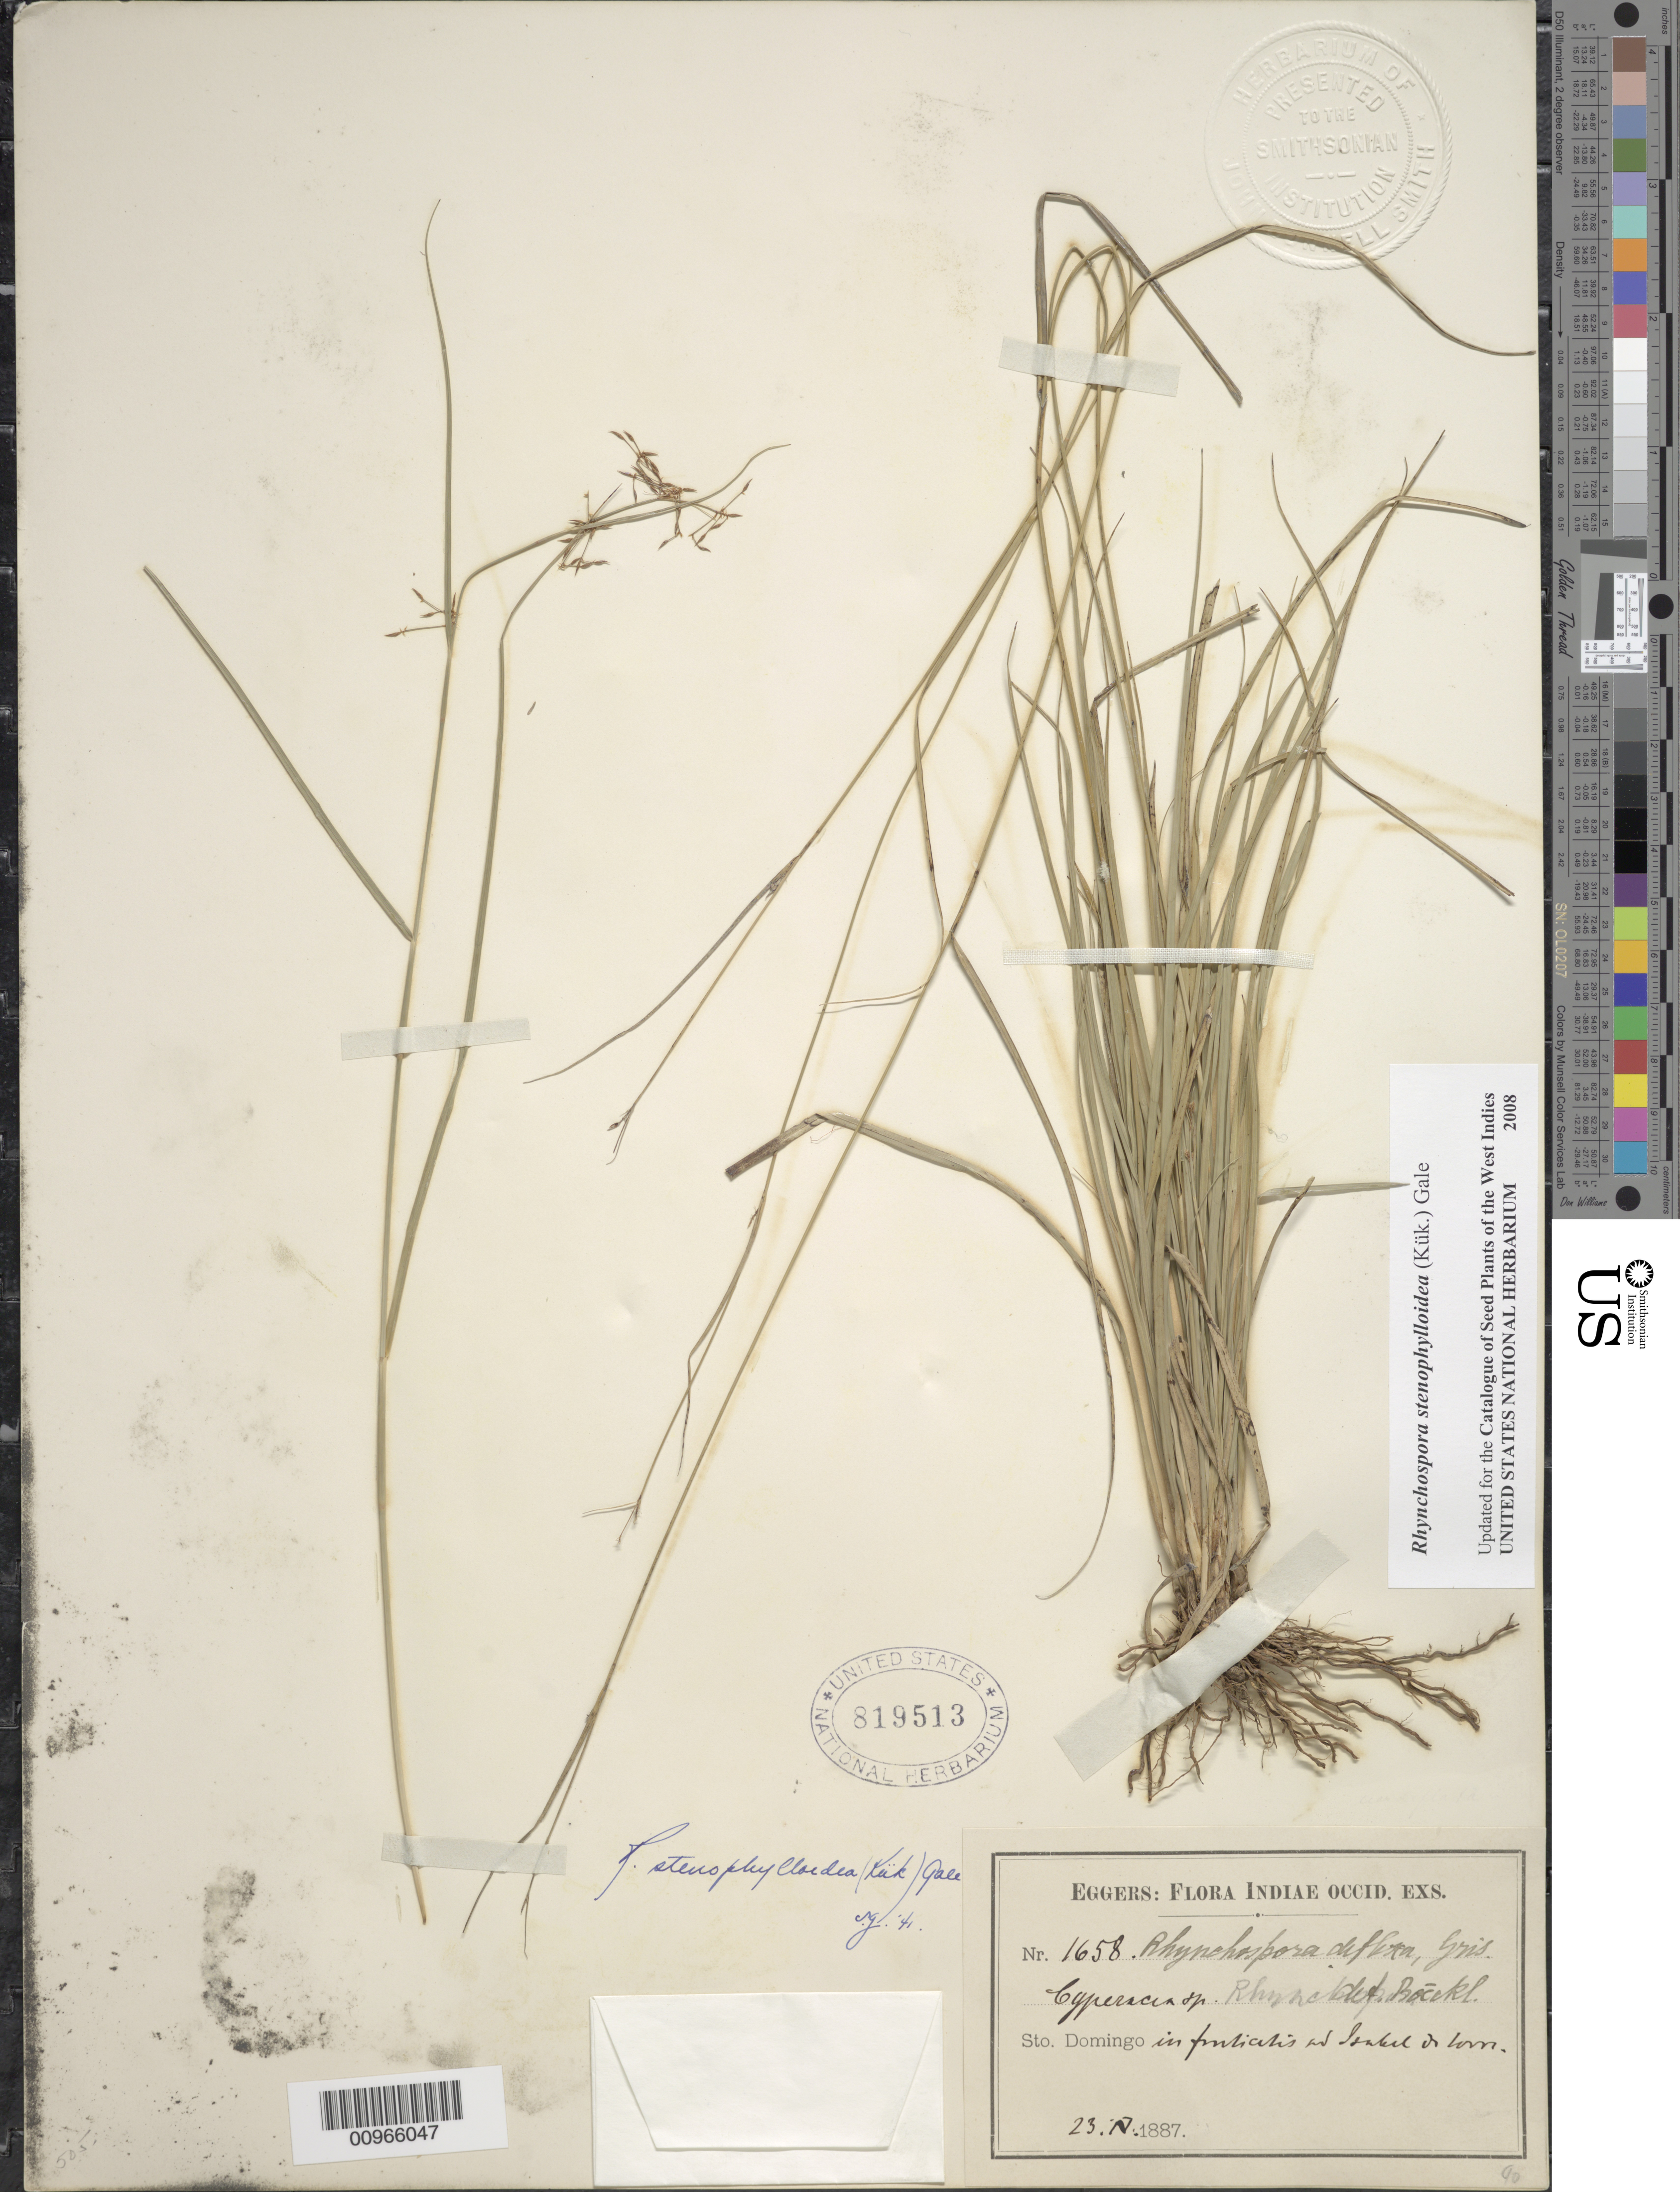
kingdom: Plantae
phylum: Tracheophyta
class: Liliopsida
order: Poales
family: Cyperaceae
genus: Rhynchospora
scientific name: Rhynchospora stenophylloidea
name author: (Kük.) Gale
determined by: Strong, M. T., (US), Smithsonian Institution - National Museum of Natural History (UNITED STATES)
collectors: H. F. A. von Eggers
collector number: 1658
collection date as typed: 23 Nov 1887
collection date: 1887-11-23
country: Dominican Republic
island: Hispaniola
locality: Ad Isabel "or town"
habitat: In fruticitis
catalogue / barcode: US 819513